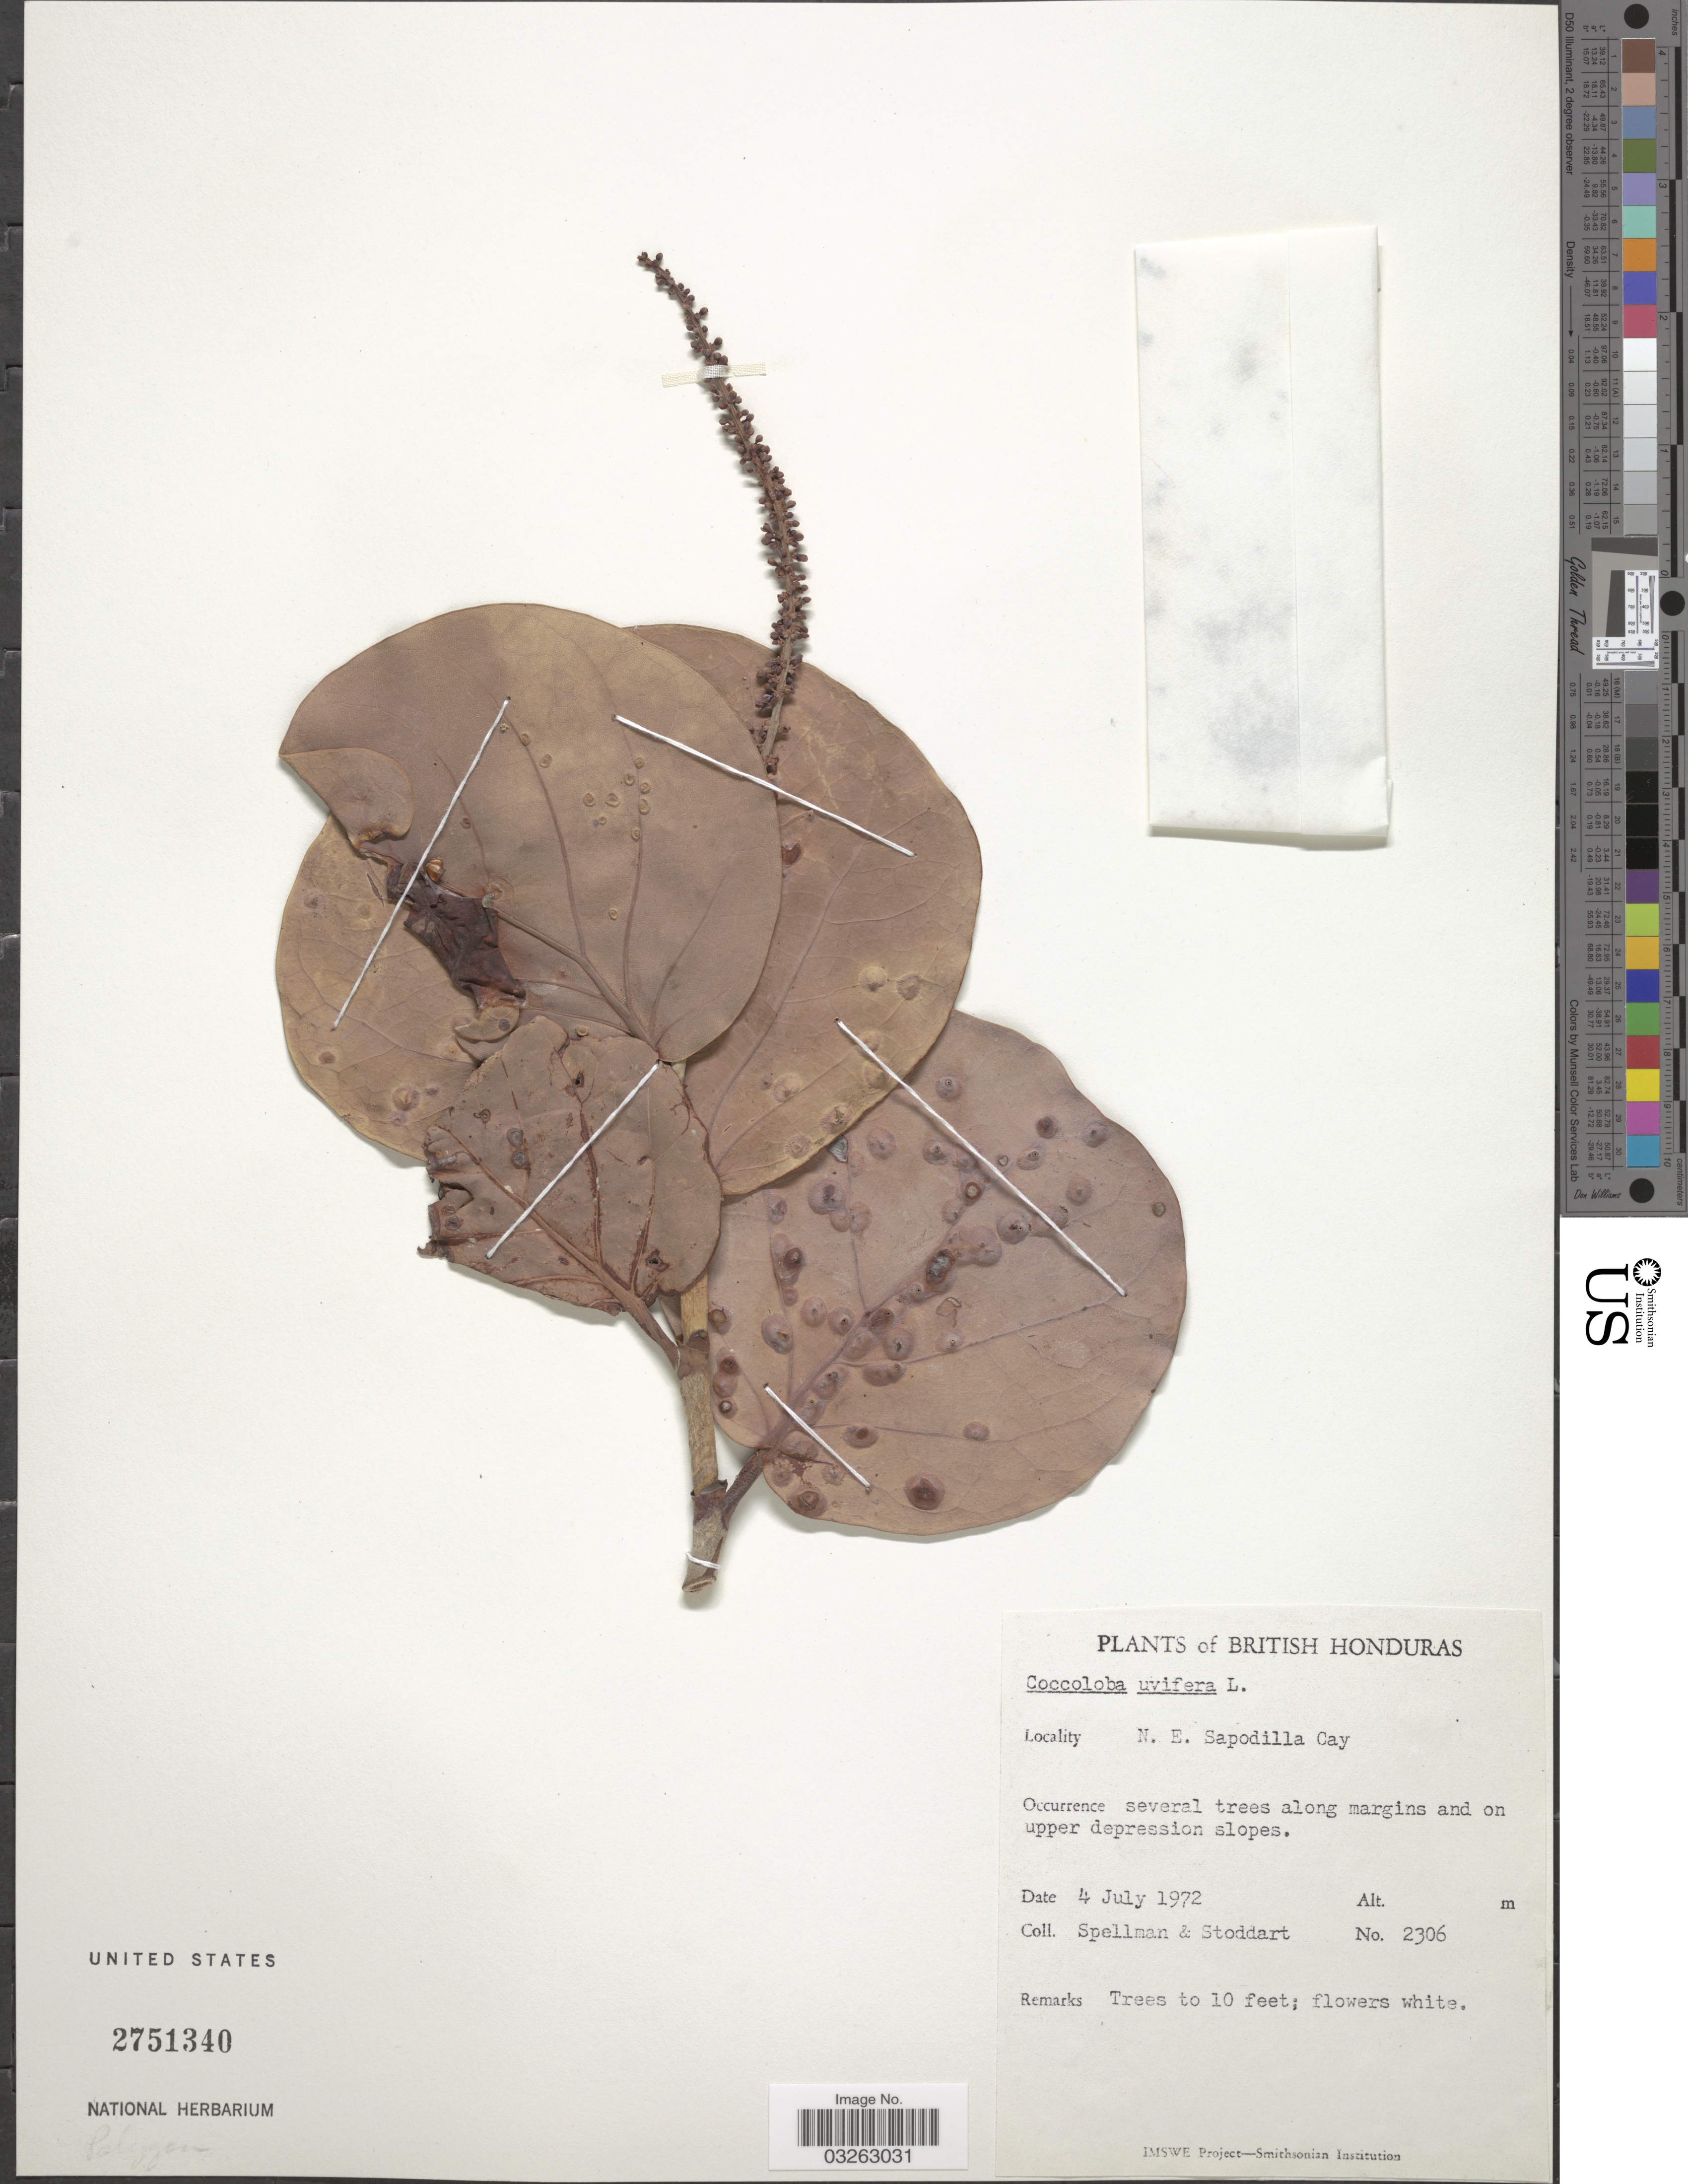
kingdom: Plantae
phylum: Tracheophyta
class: Magnoliopsida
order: Caryophyllales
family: Polygonaceae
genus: Coccoloba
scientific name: Coccoloba uvifera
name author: L.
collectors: Spellman, -- & -. Stoddart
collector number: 2306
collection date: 1972-07-04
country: Belize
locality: British Honduras, N.E. Sapodilla Cay.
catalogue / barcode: US 2751340